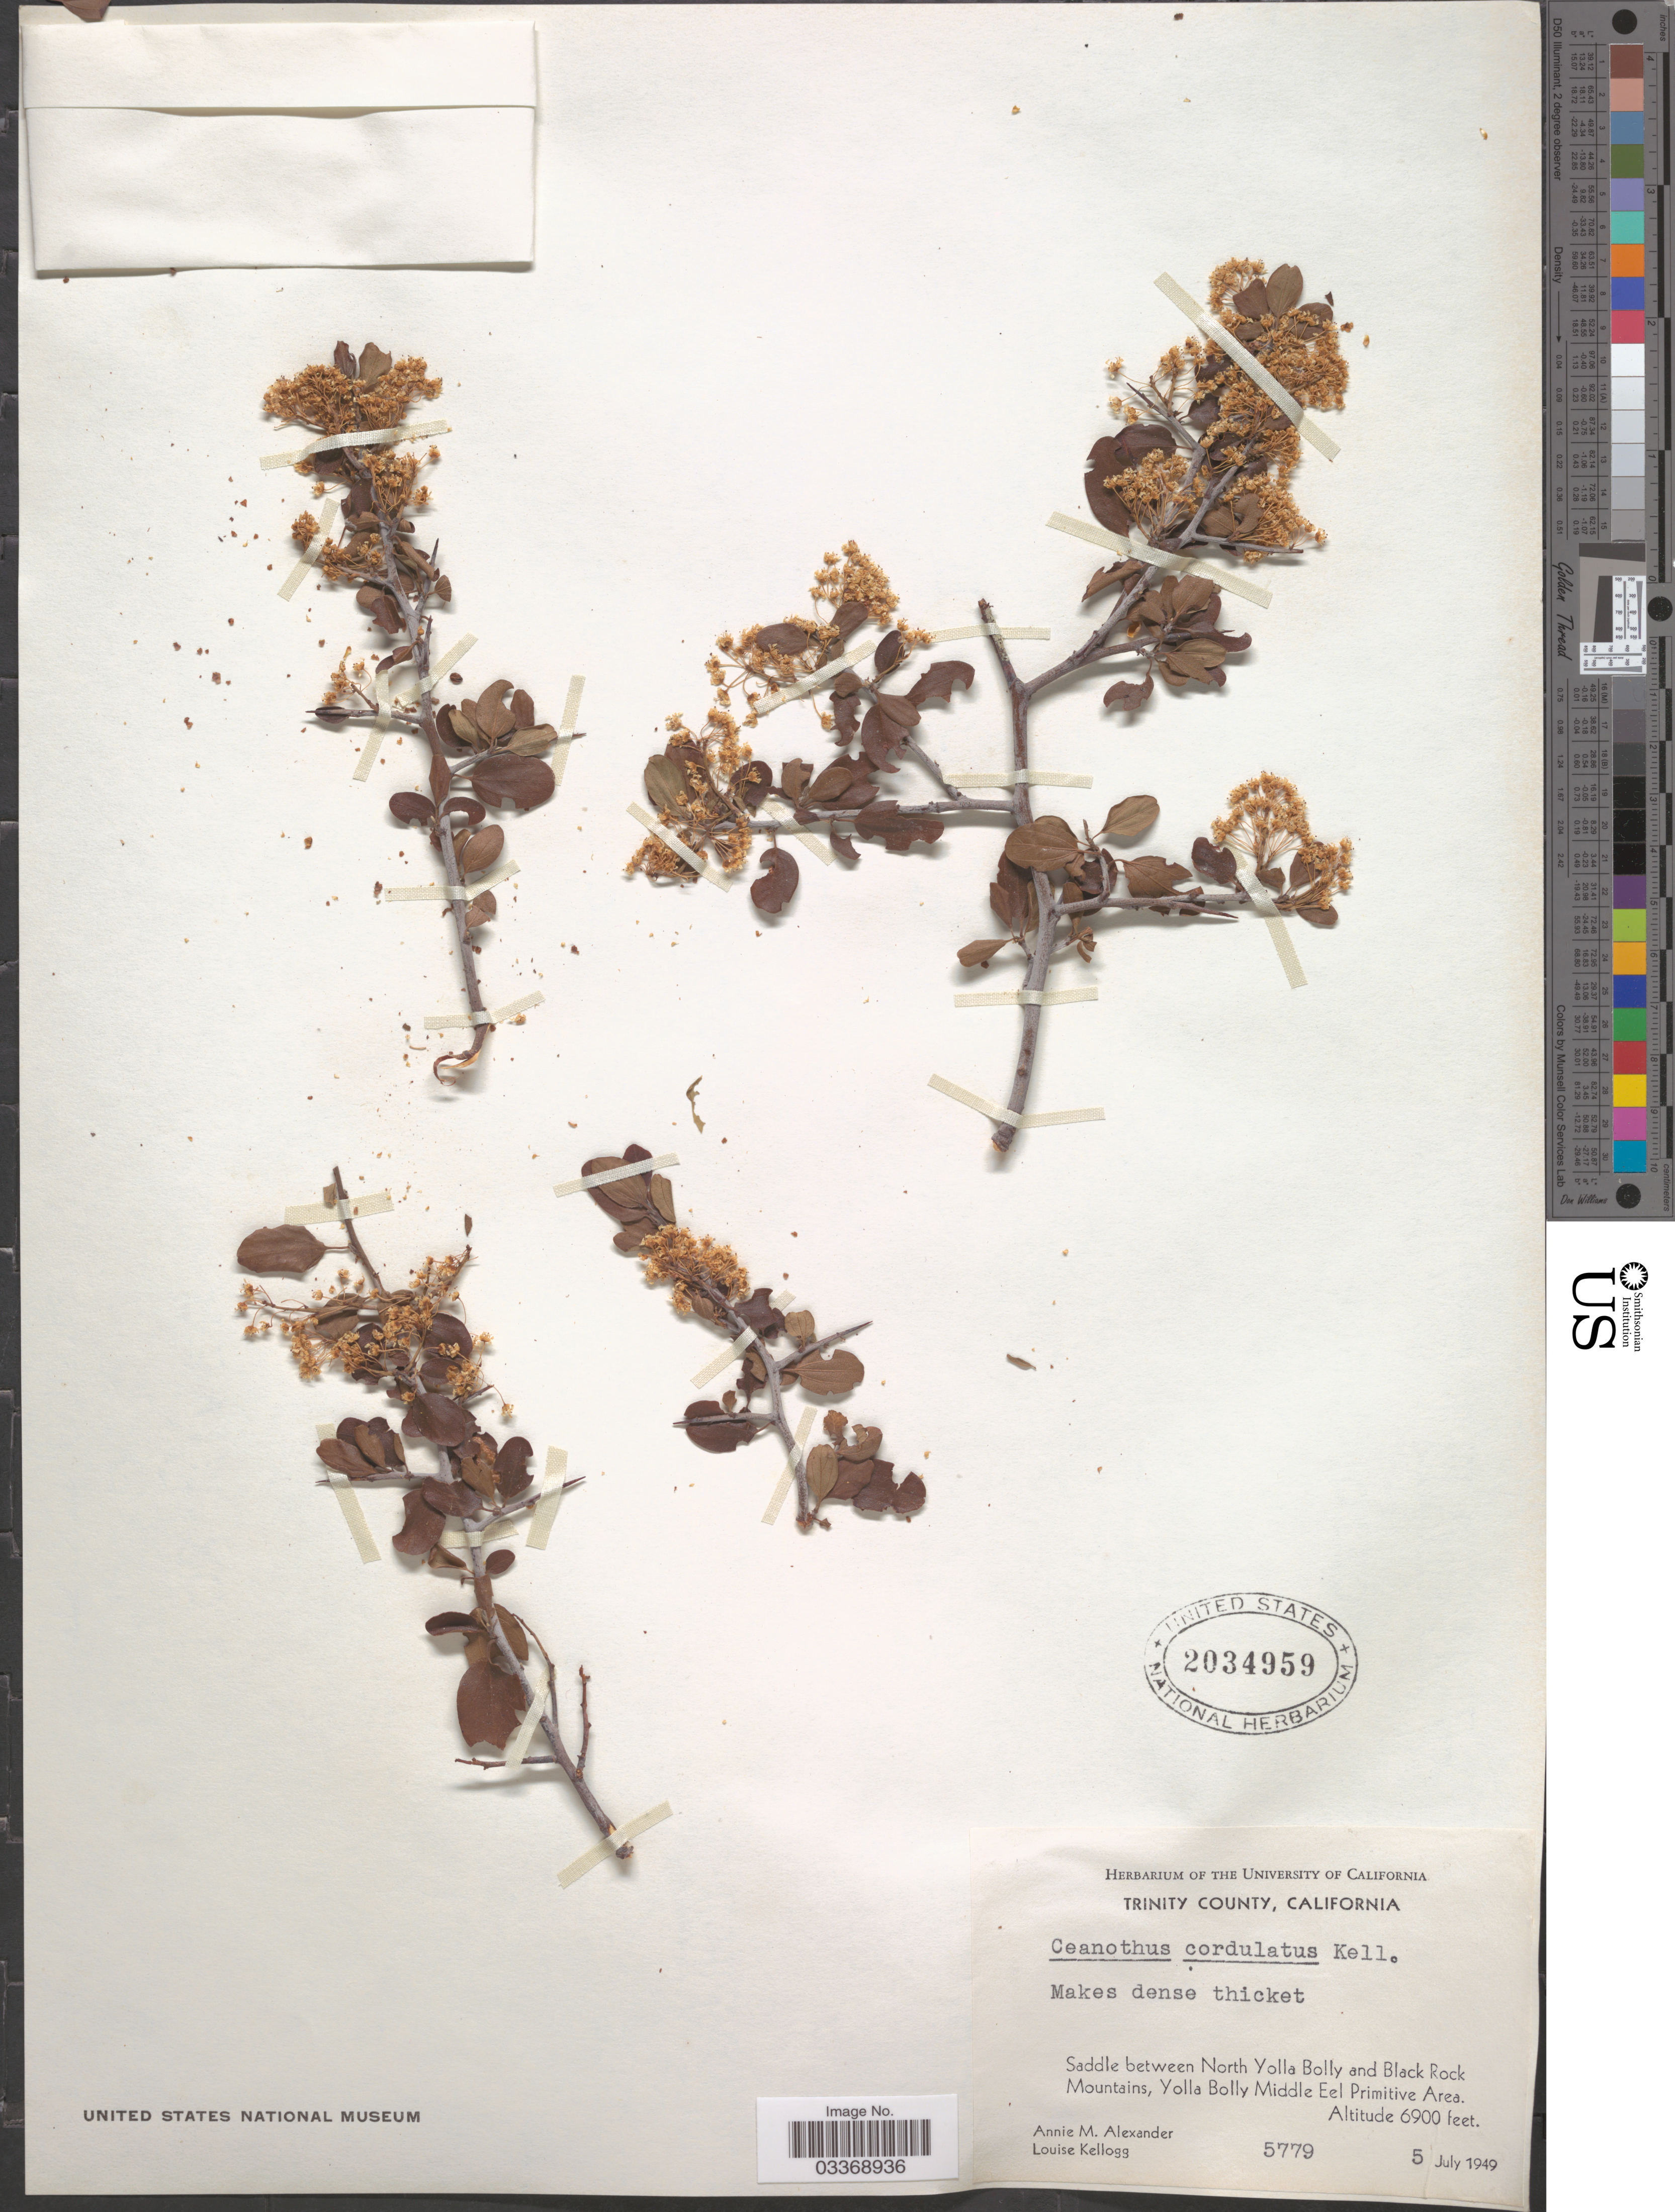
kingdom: Plantae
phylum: Tracheophyta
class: Magnoliopsida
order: Rosales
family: Rhamnaceae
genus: Ceanothus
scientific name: Ceanothus cordulatus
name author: Kellogg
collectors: A. M. Alexander & L. Kellogg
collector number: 5779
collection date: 1949-07-05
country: United States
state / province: California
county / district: Trinity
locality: Trinity County. Saddle between North Yolla Bolly and Black Rock Mountains, Yolla Bolly Middle Eel Primitive Area.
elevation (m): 2103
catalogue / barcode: US 2034959